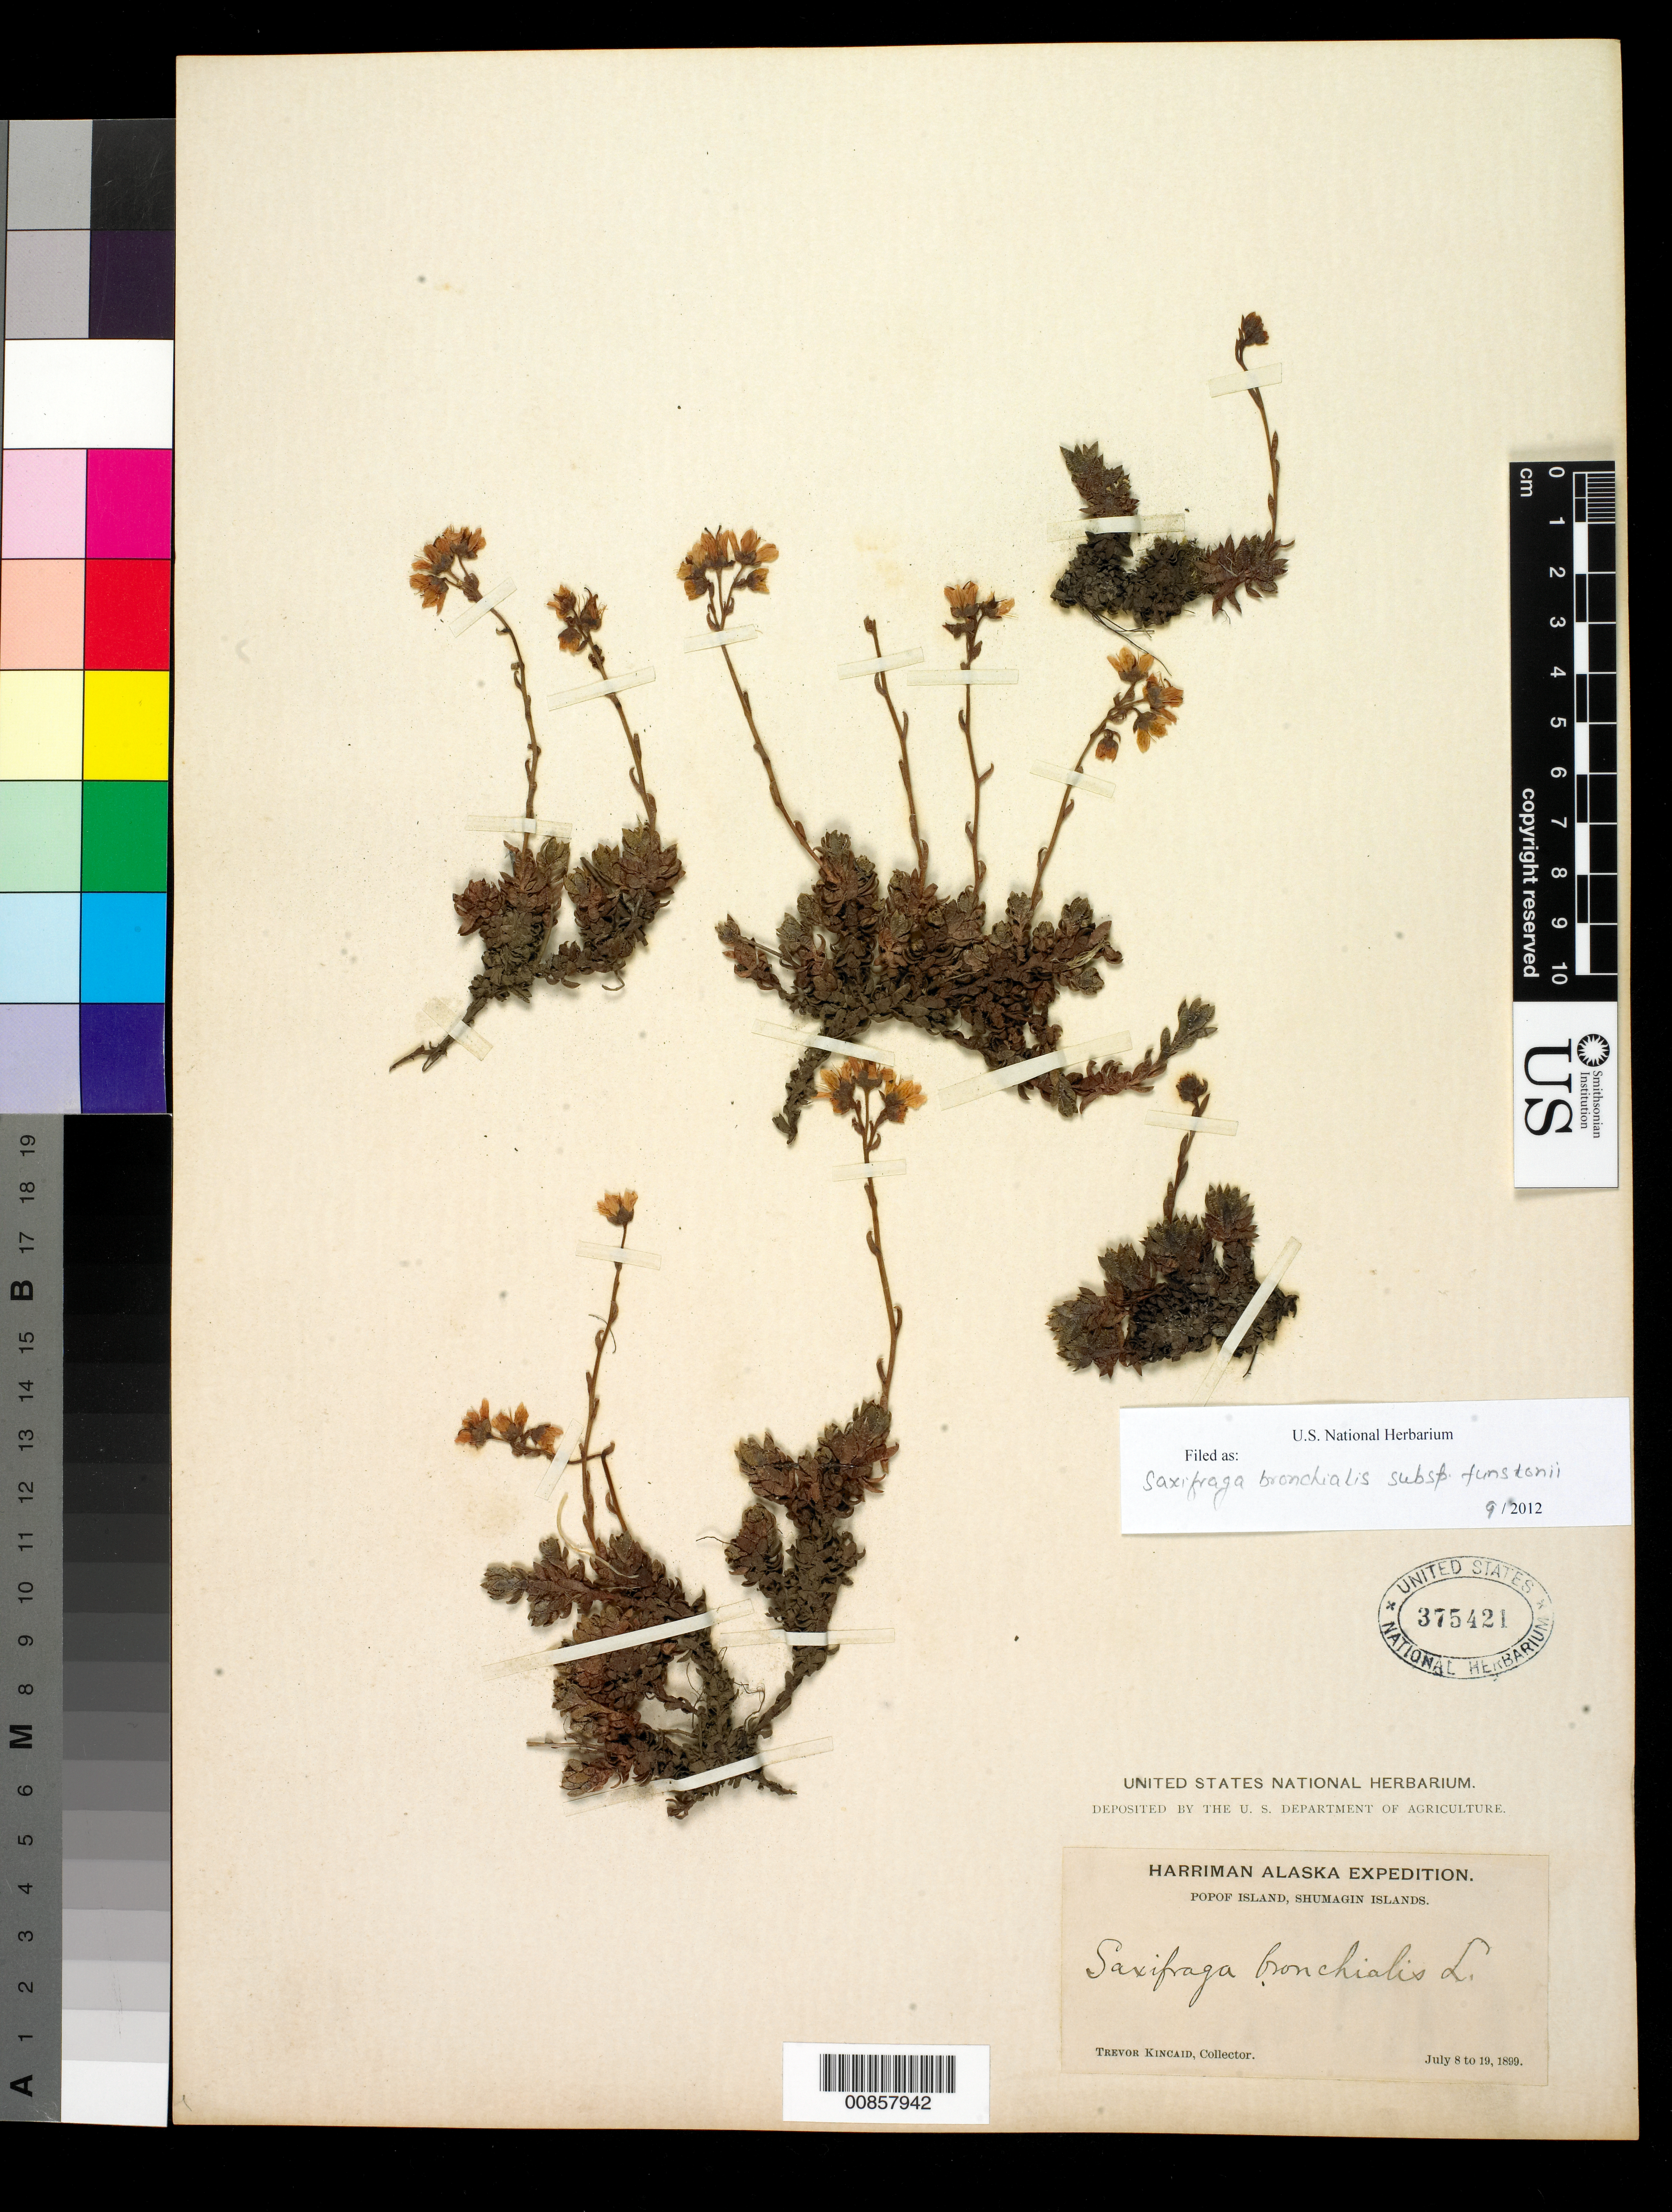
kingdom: Plantae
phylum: Tracheophyta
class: Magnoliopsida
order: Saxifragales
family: Saxifragaceae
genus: Saxifraga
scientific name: Saxifraga bronchialis subsp. funstonii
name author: (Small) Hultén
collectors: T. C. Kincaid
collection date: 1899-07-08/1899-07-19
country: United States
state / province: Alaska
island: Popof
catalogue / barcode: US 375421